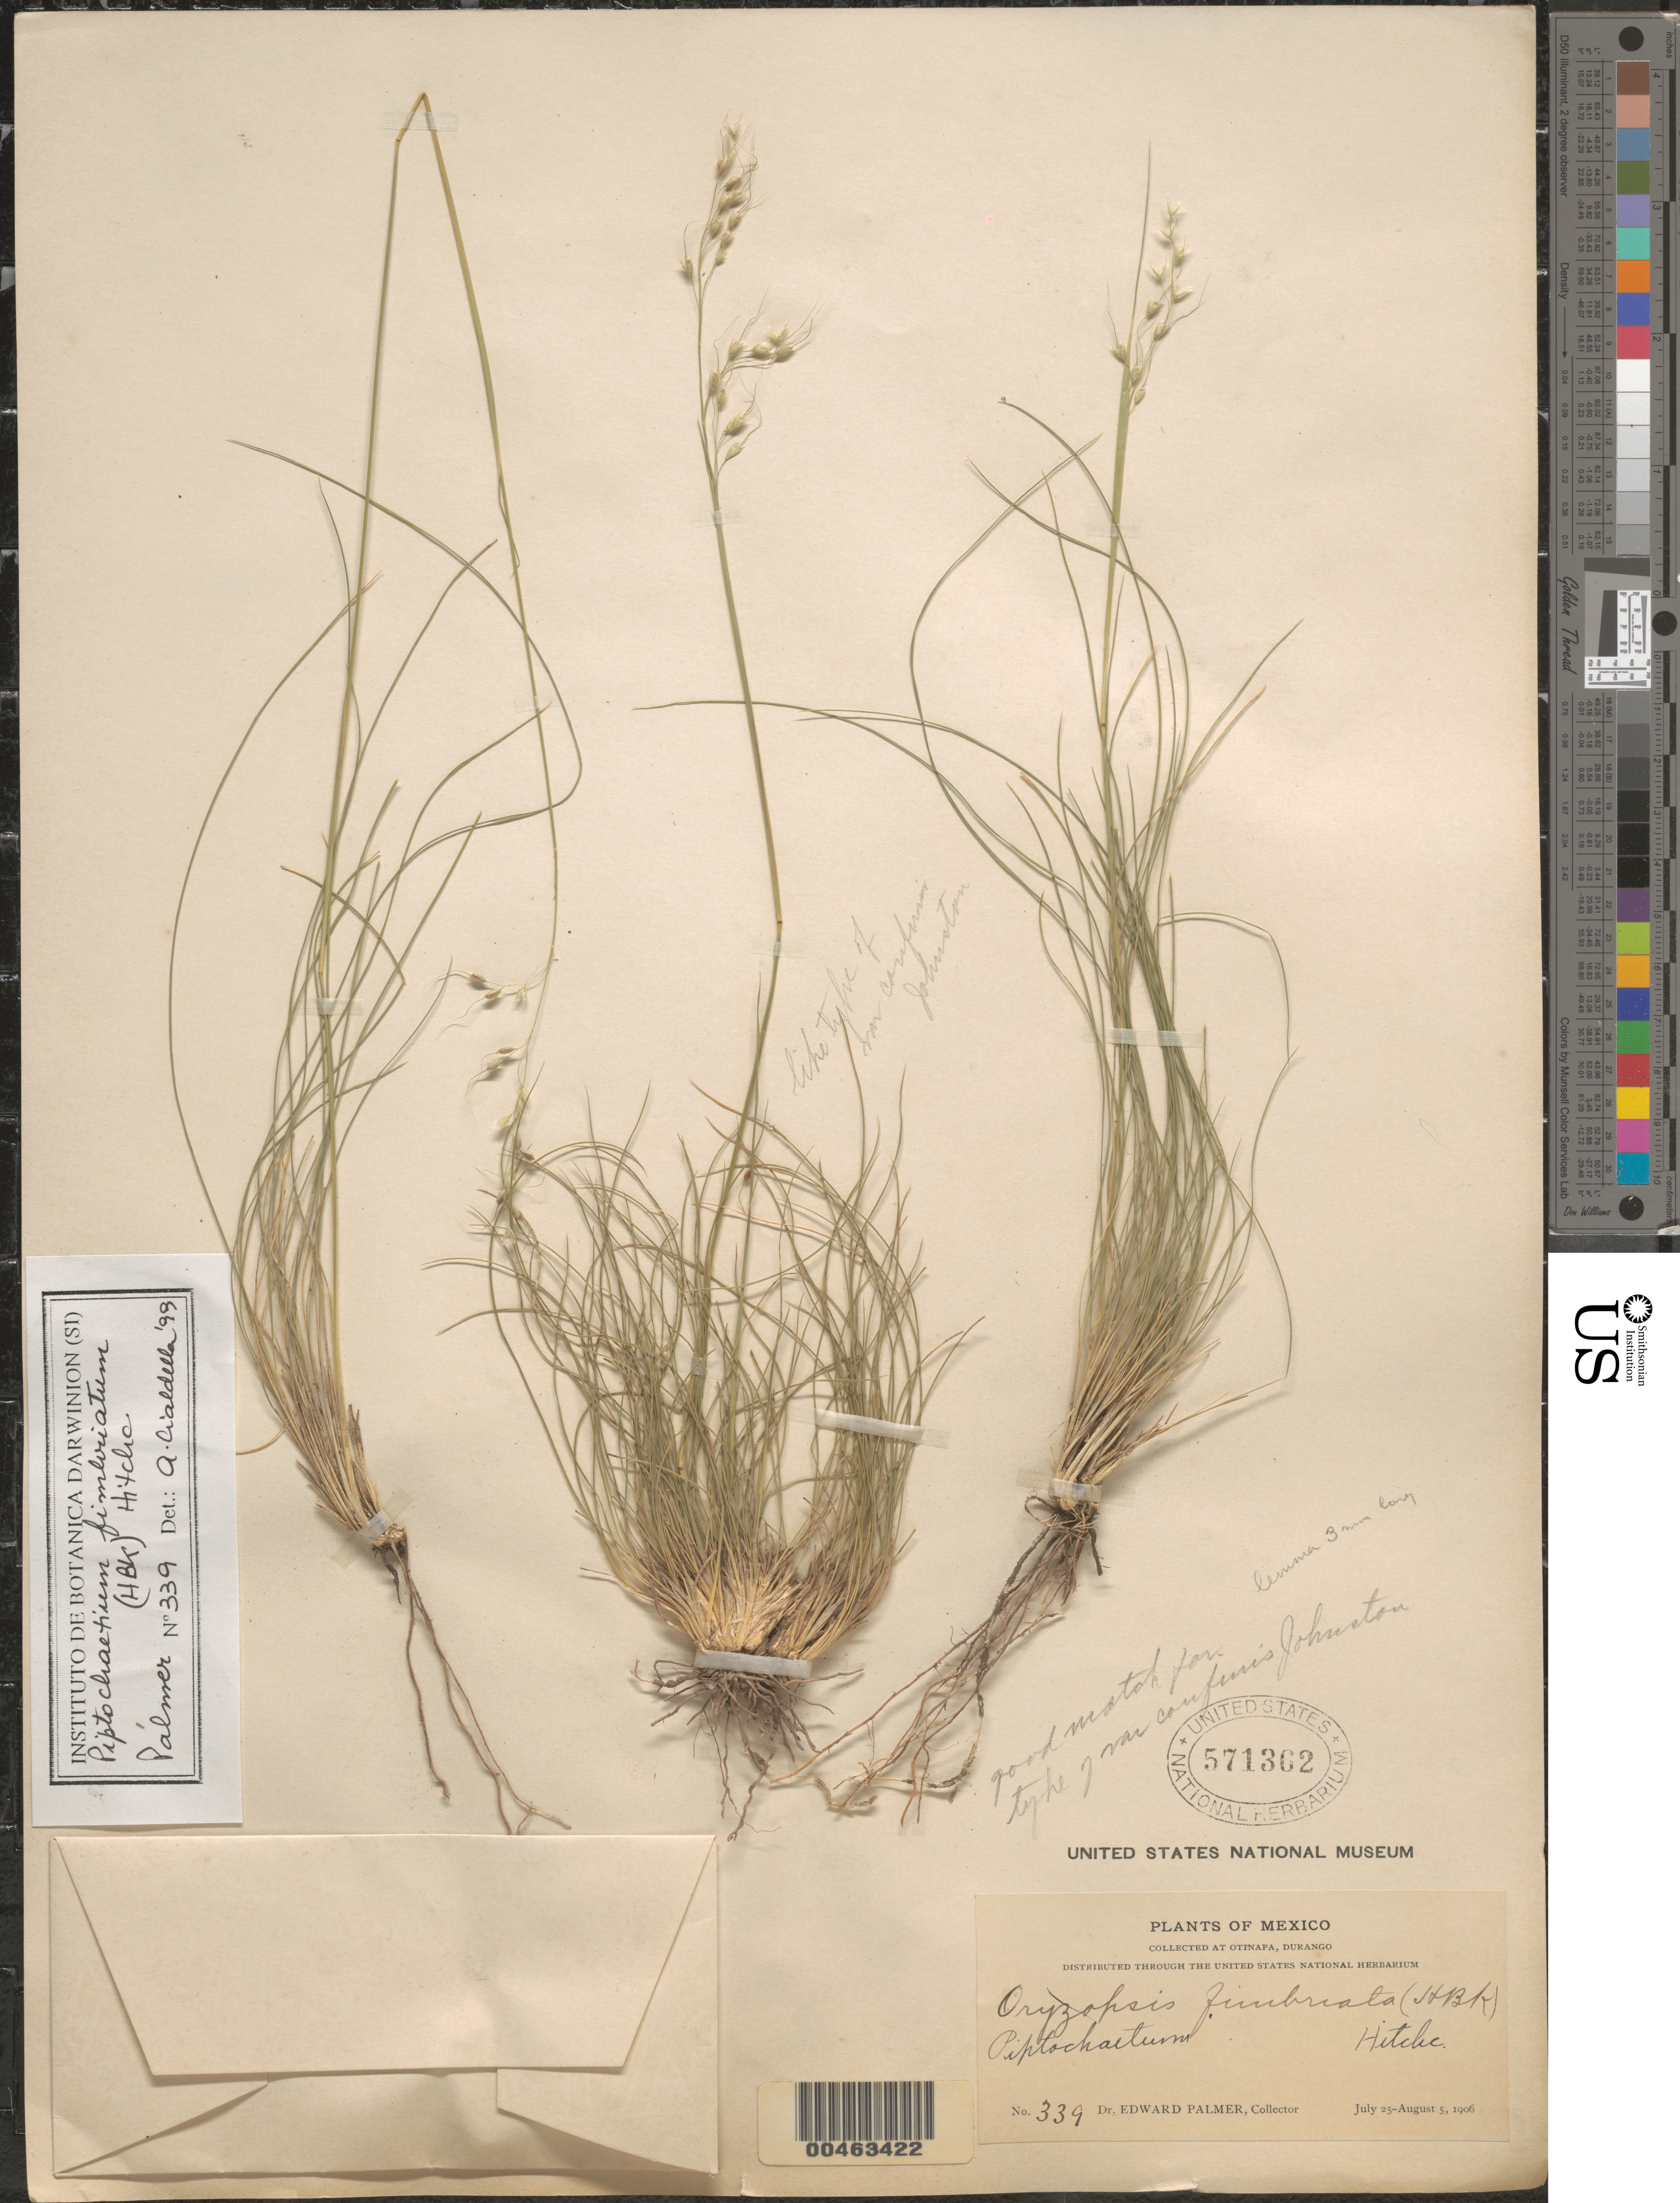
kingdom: Plantae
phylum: Tracheophyta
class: Liliopsida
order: Poales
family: Poaceae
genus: Piptochaetium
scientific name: Piptochaetium fimbriatum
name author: (Kunth) Hitchc.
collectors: E. Palmer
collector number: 339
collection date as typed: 25 Jul 1906 to 5 Aug 1906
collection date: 1906-07-25/1906-08-05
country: Mexico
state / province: Durango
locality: At Otinapa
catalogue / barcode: US 571362